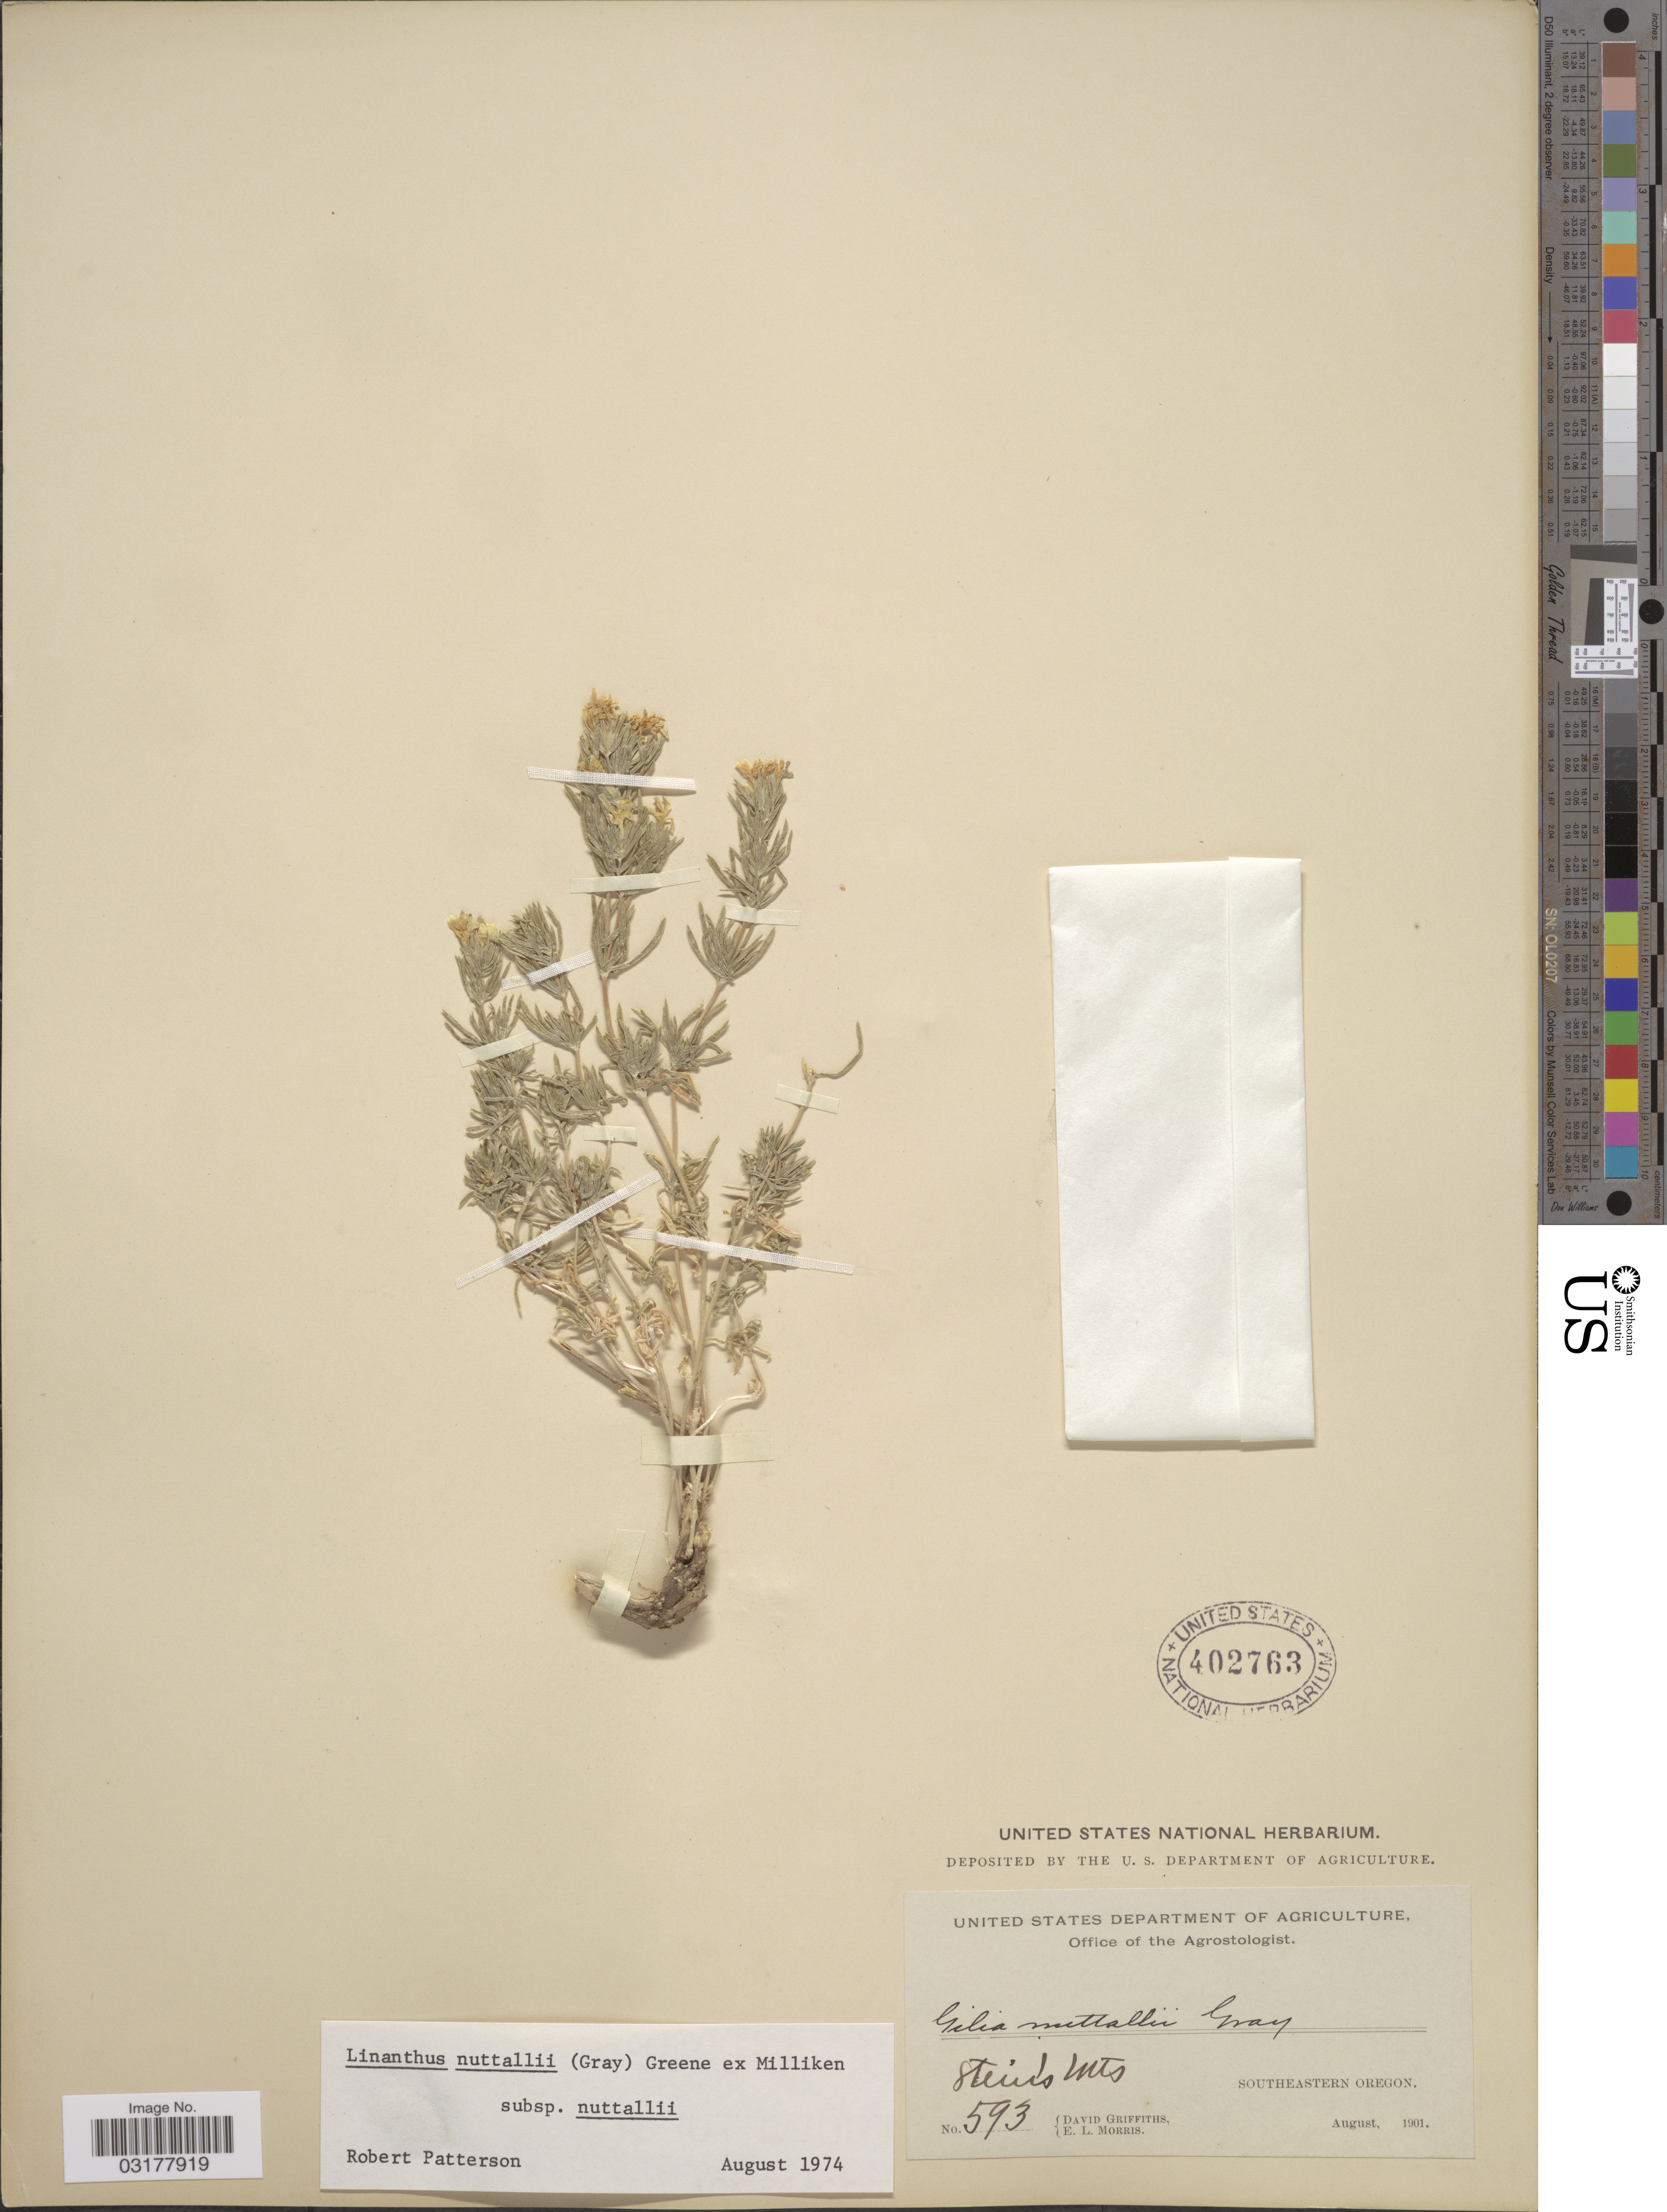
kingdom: Plantae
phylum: Tracheophyta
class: Magnoliopsida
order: Ericales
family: Polemoniaceae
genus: Leptosiphon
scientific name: Leptosiphon nuttallii subsp. nuttallii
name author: (A. Gray) J.M. Porter & L.A. Johnson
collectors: D. Griffiths & E. Morris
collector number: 593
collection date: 1901-08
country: United States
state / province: Oregon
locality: Stein's Mts, Southeastern Oregon.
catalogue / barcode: US 402763